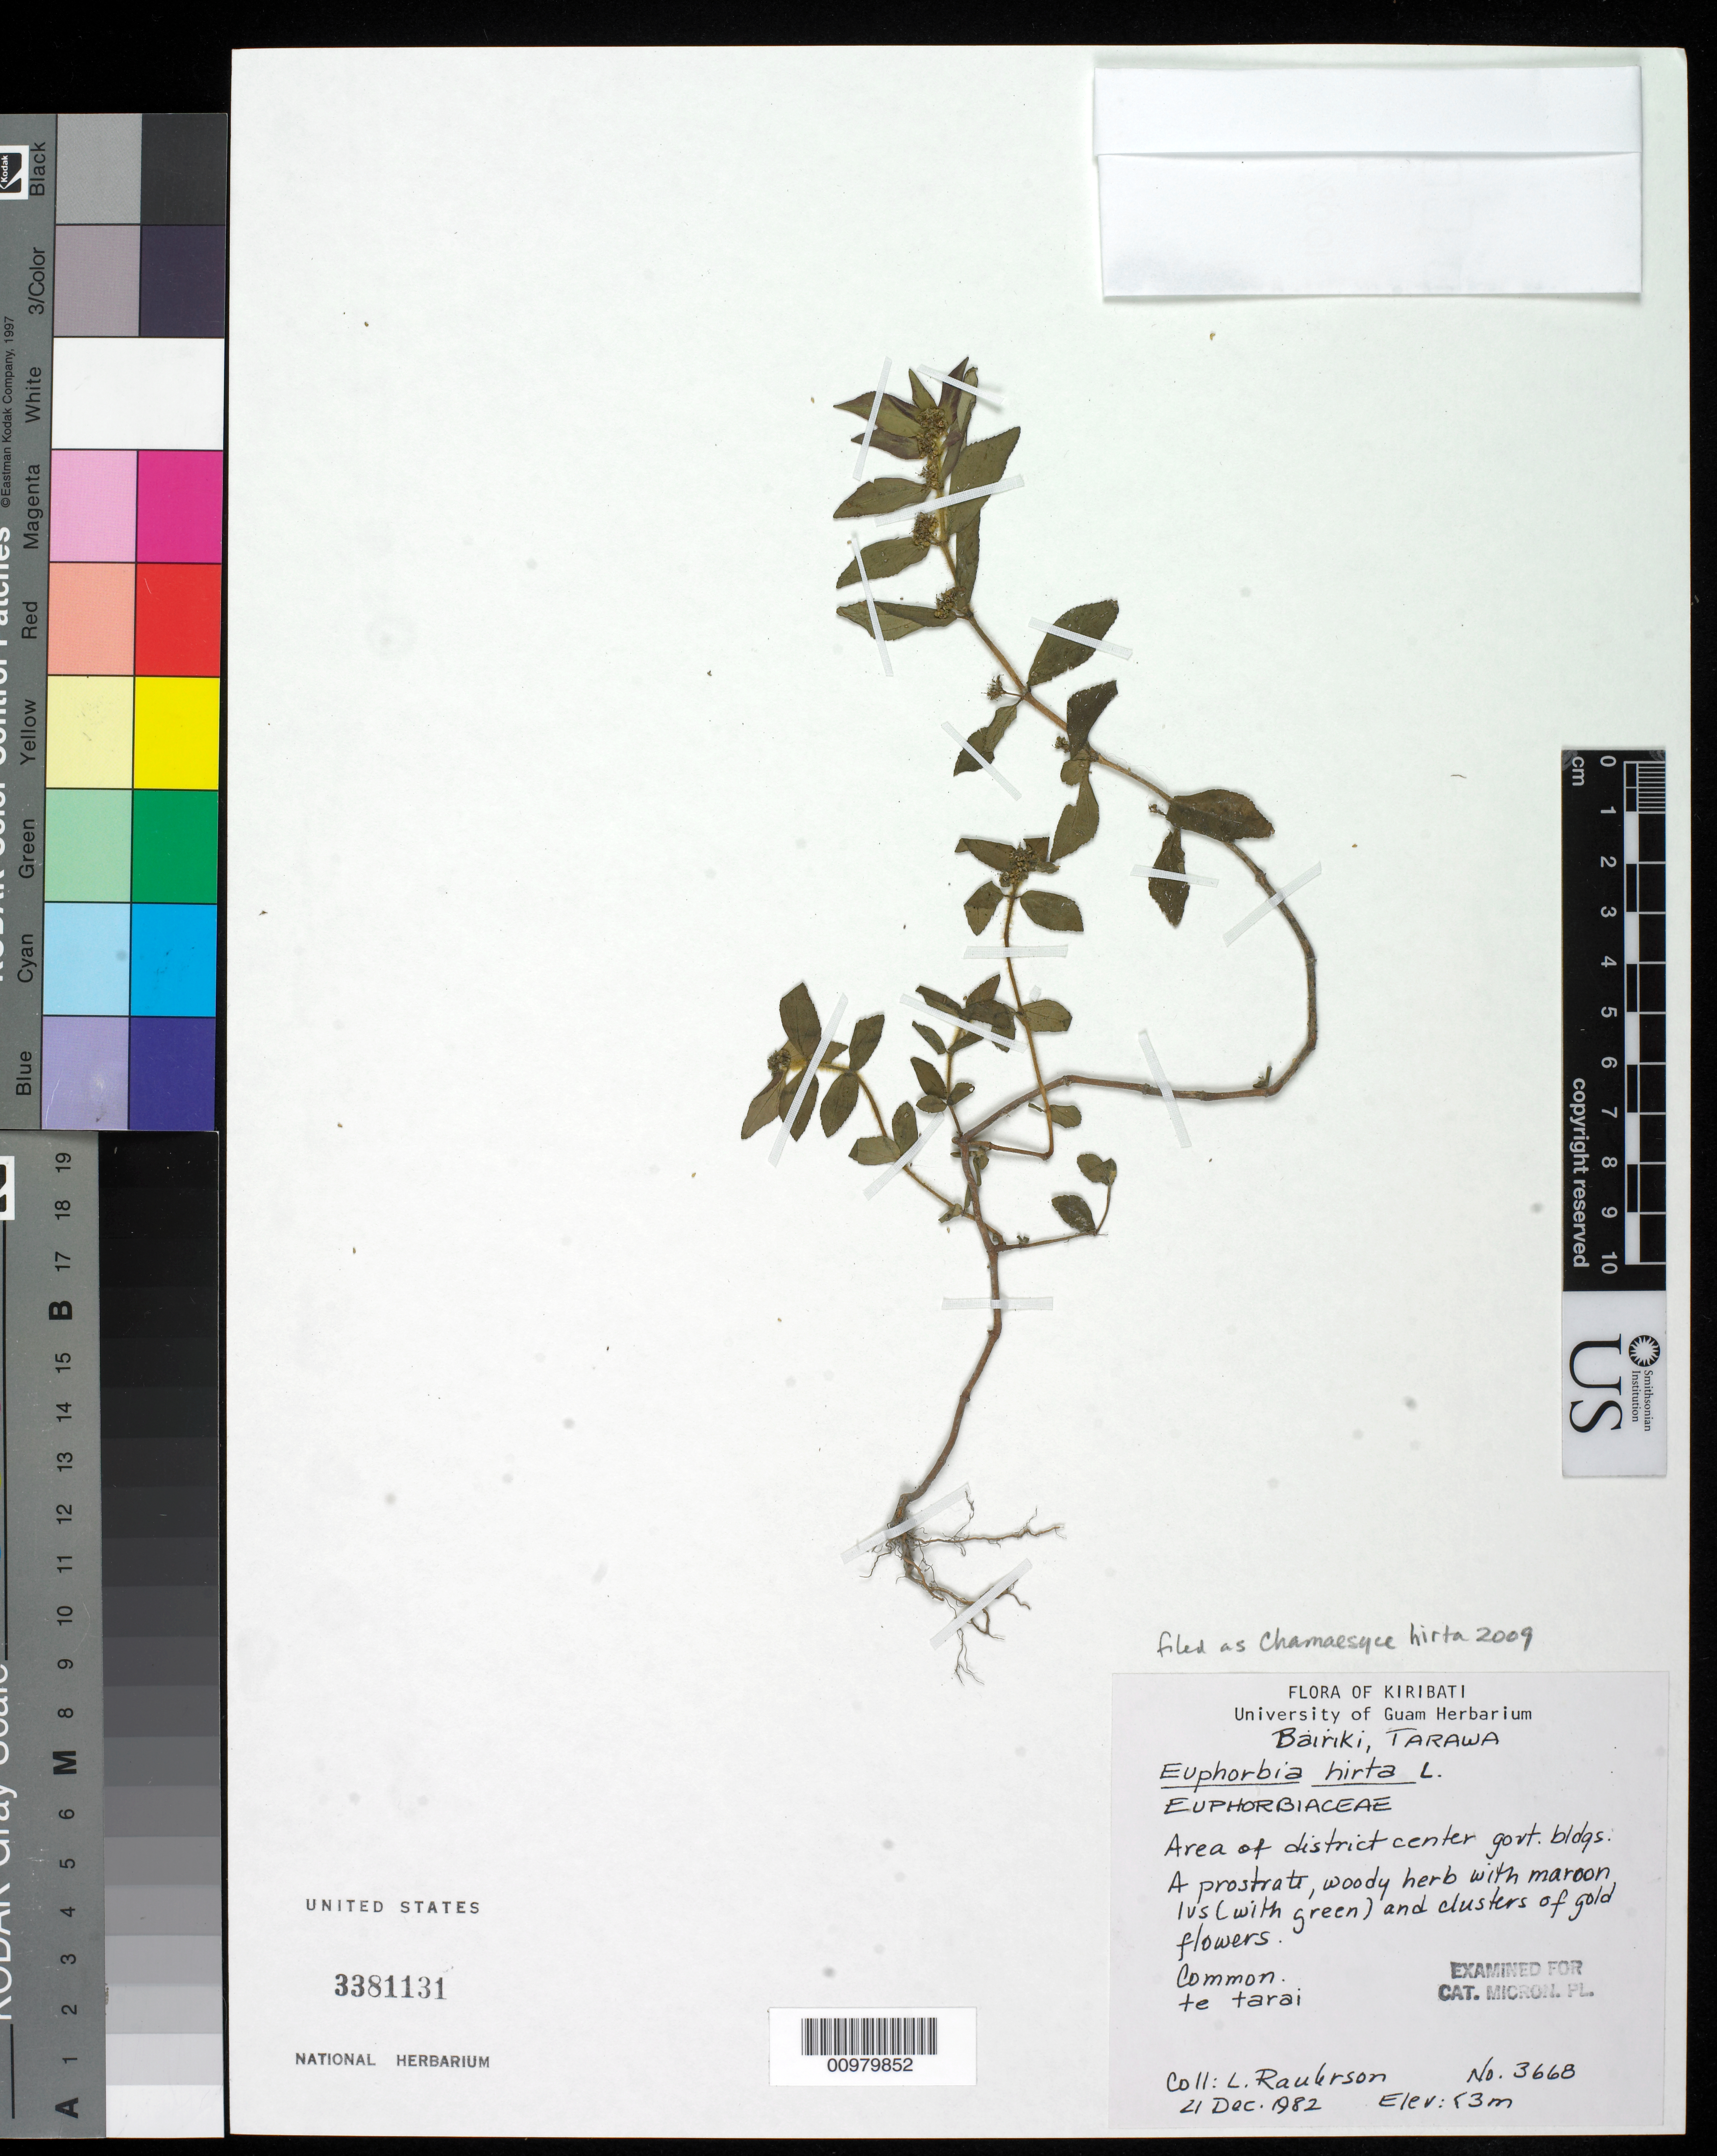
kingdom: Plantae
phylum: Tracheophyta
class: Magnoliopsida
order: Malpighiales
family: Euphorbiaceae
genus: Euphorbia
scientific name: Euphorbia hirta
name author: L.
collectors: L. Raulerson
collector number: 3668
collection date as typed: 21 Dec 1982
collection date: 1982-12-21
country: Kiribati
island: Tarawa Atoll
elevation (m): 3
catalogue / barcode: US 3381131